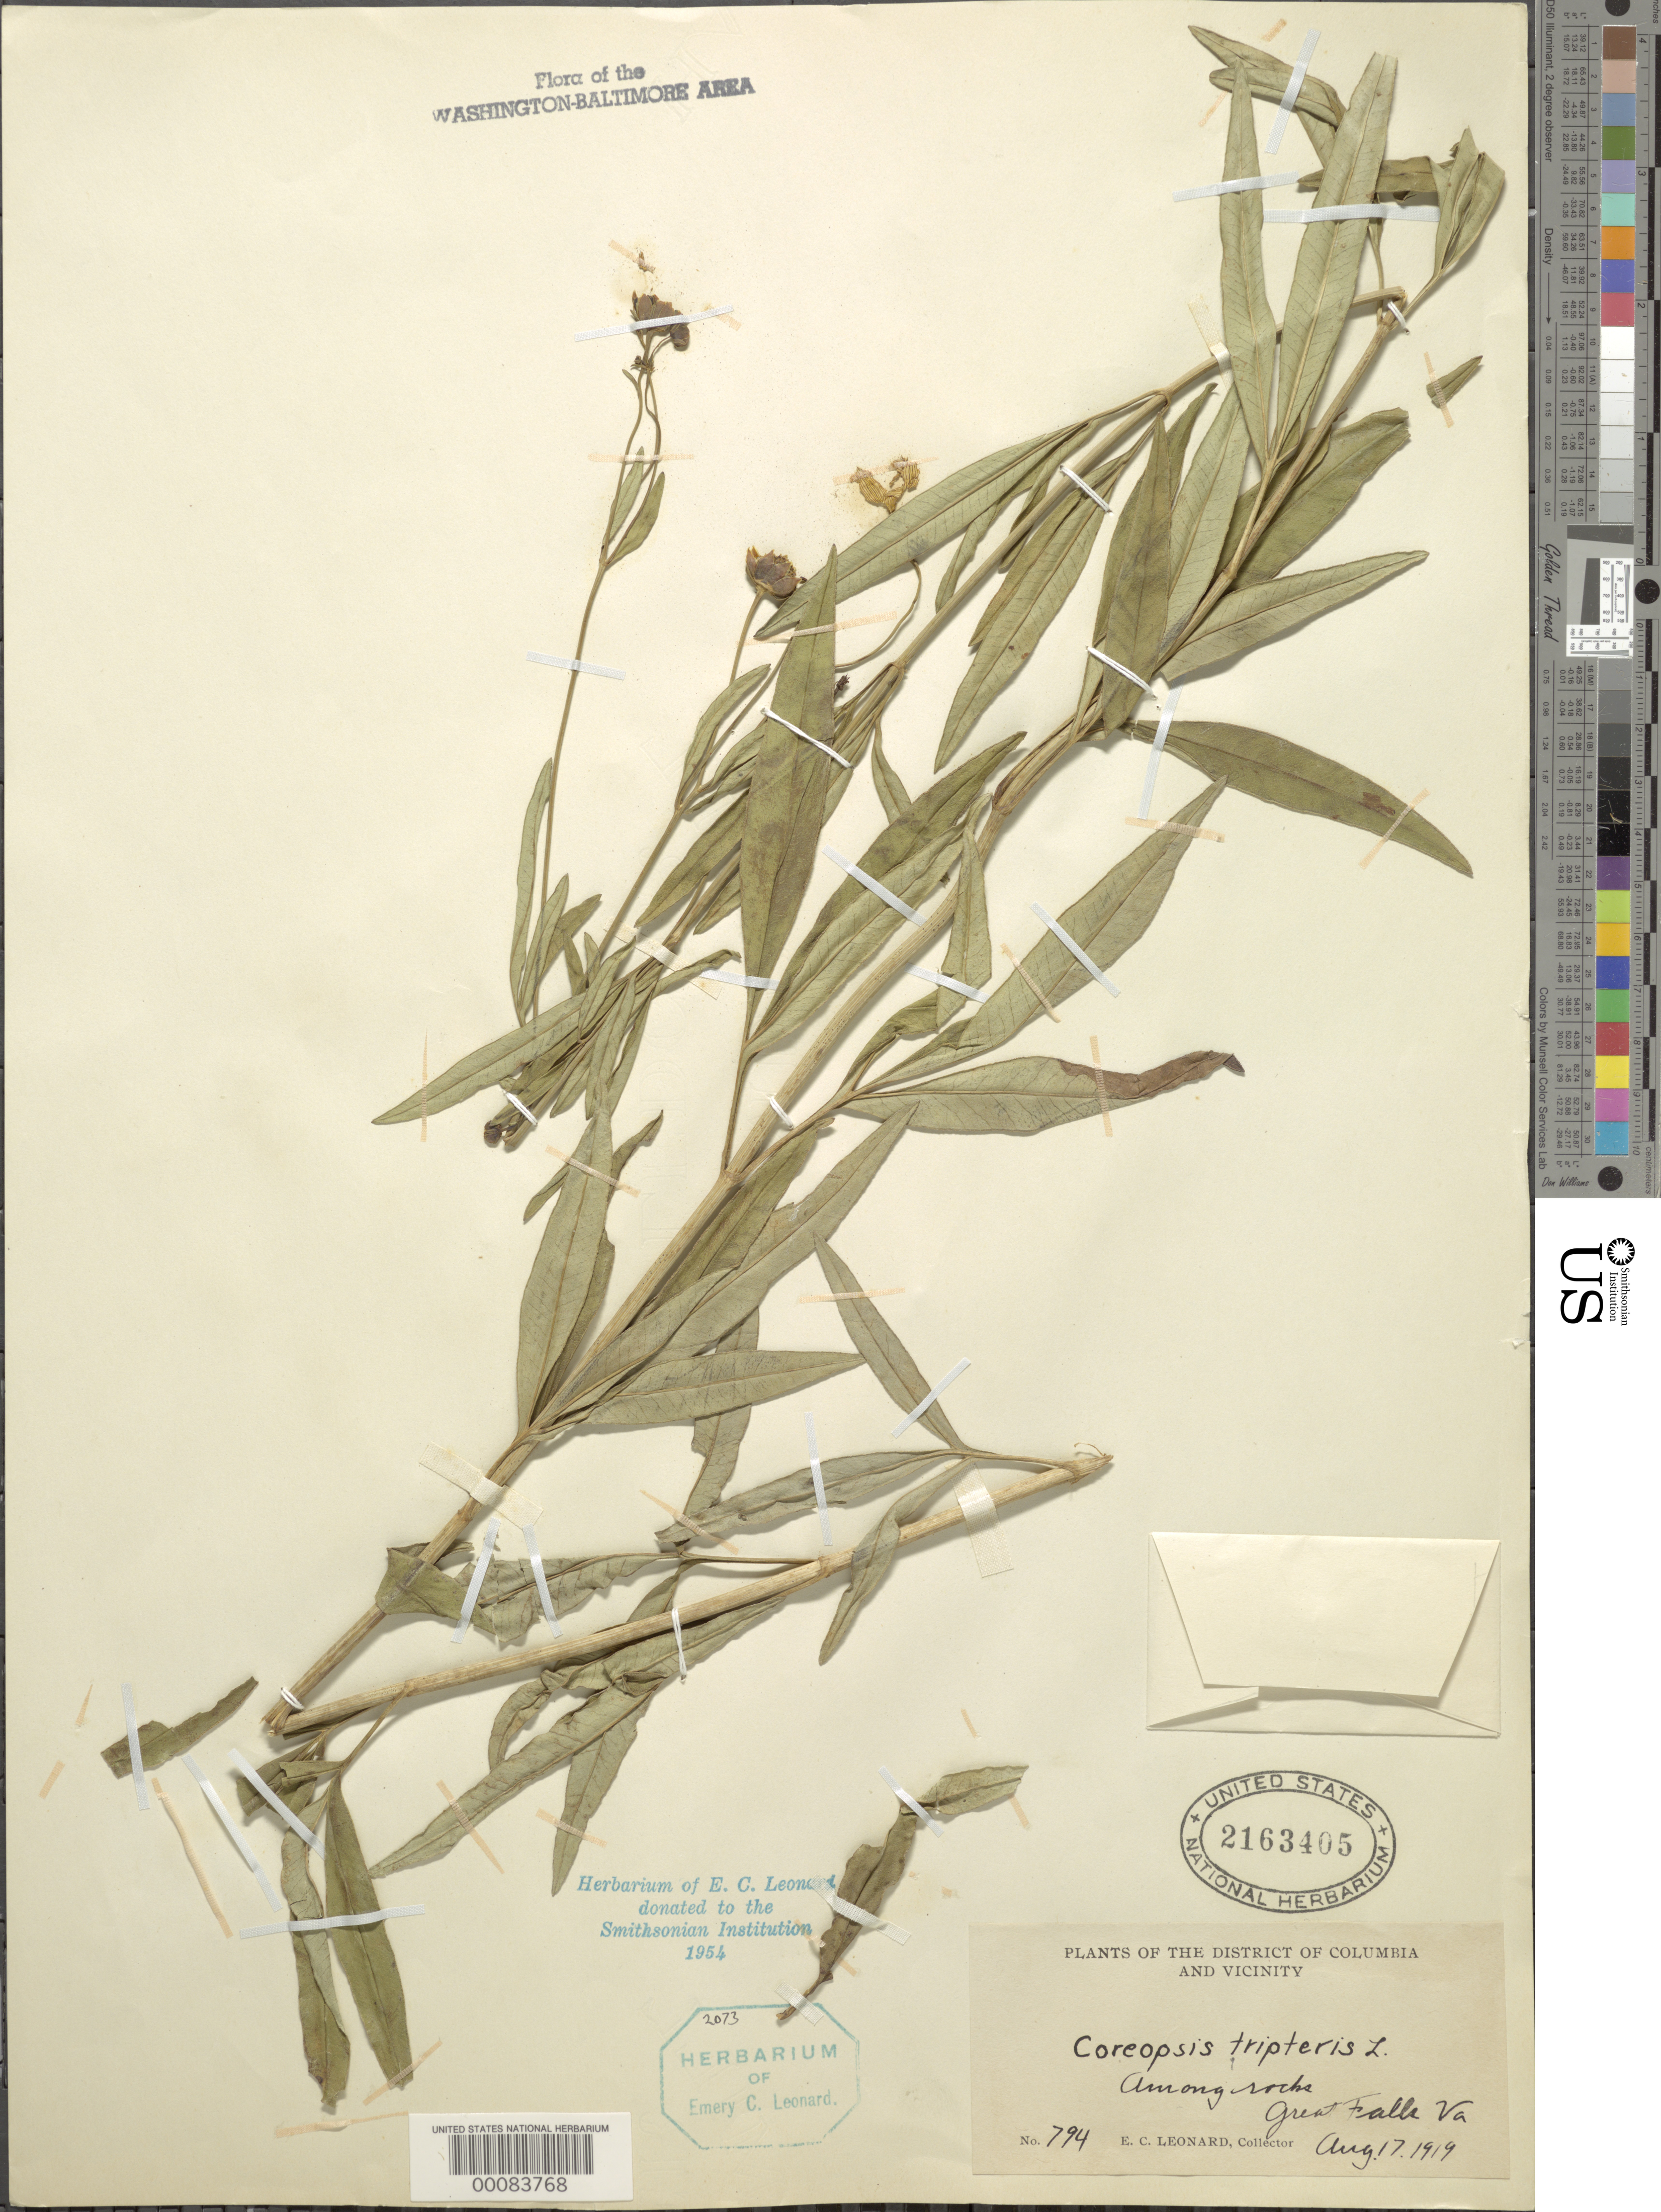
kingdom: Plantae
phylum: Tracheophyta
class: Magnoliopsida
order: Asterales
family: Asteraceae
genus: Coreopsis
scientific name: Coreopsis tripteris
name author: L.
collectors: E. C. Leonard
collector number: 794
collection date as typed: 17 Aug 1919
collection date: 1919-08-17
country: United States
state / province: Virginia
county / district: Fairfax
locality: Great Falls C. & O. Canal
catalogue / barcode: US 2163405